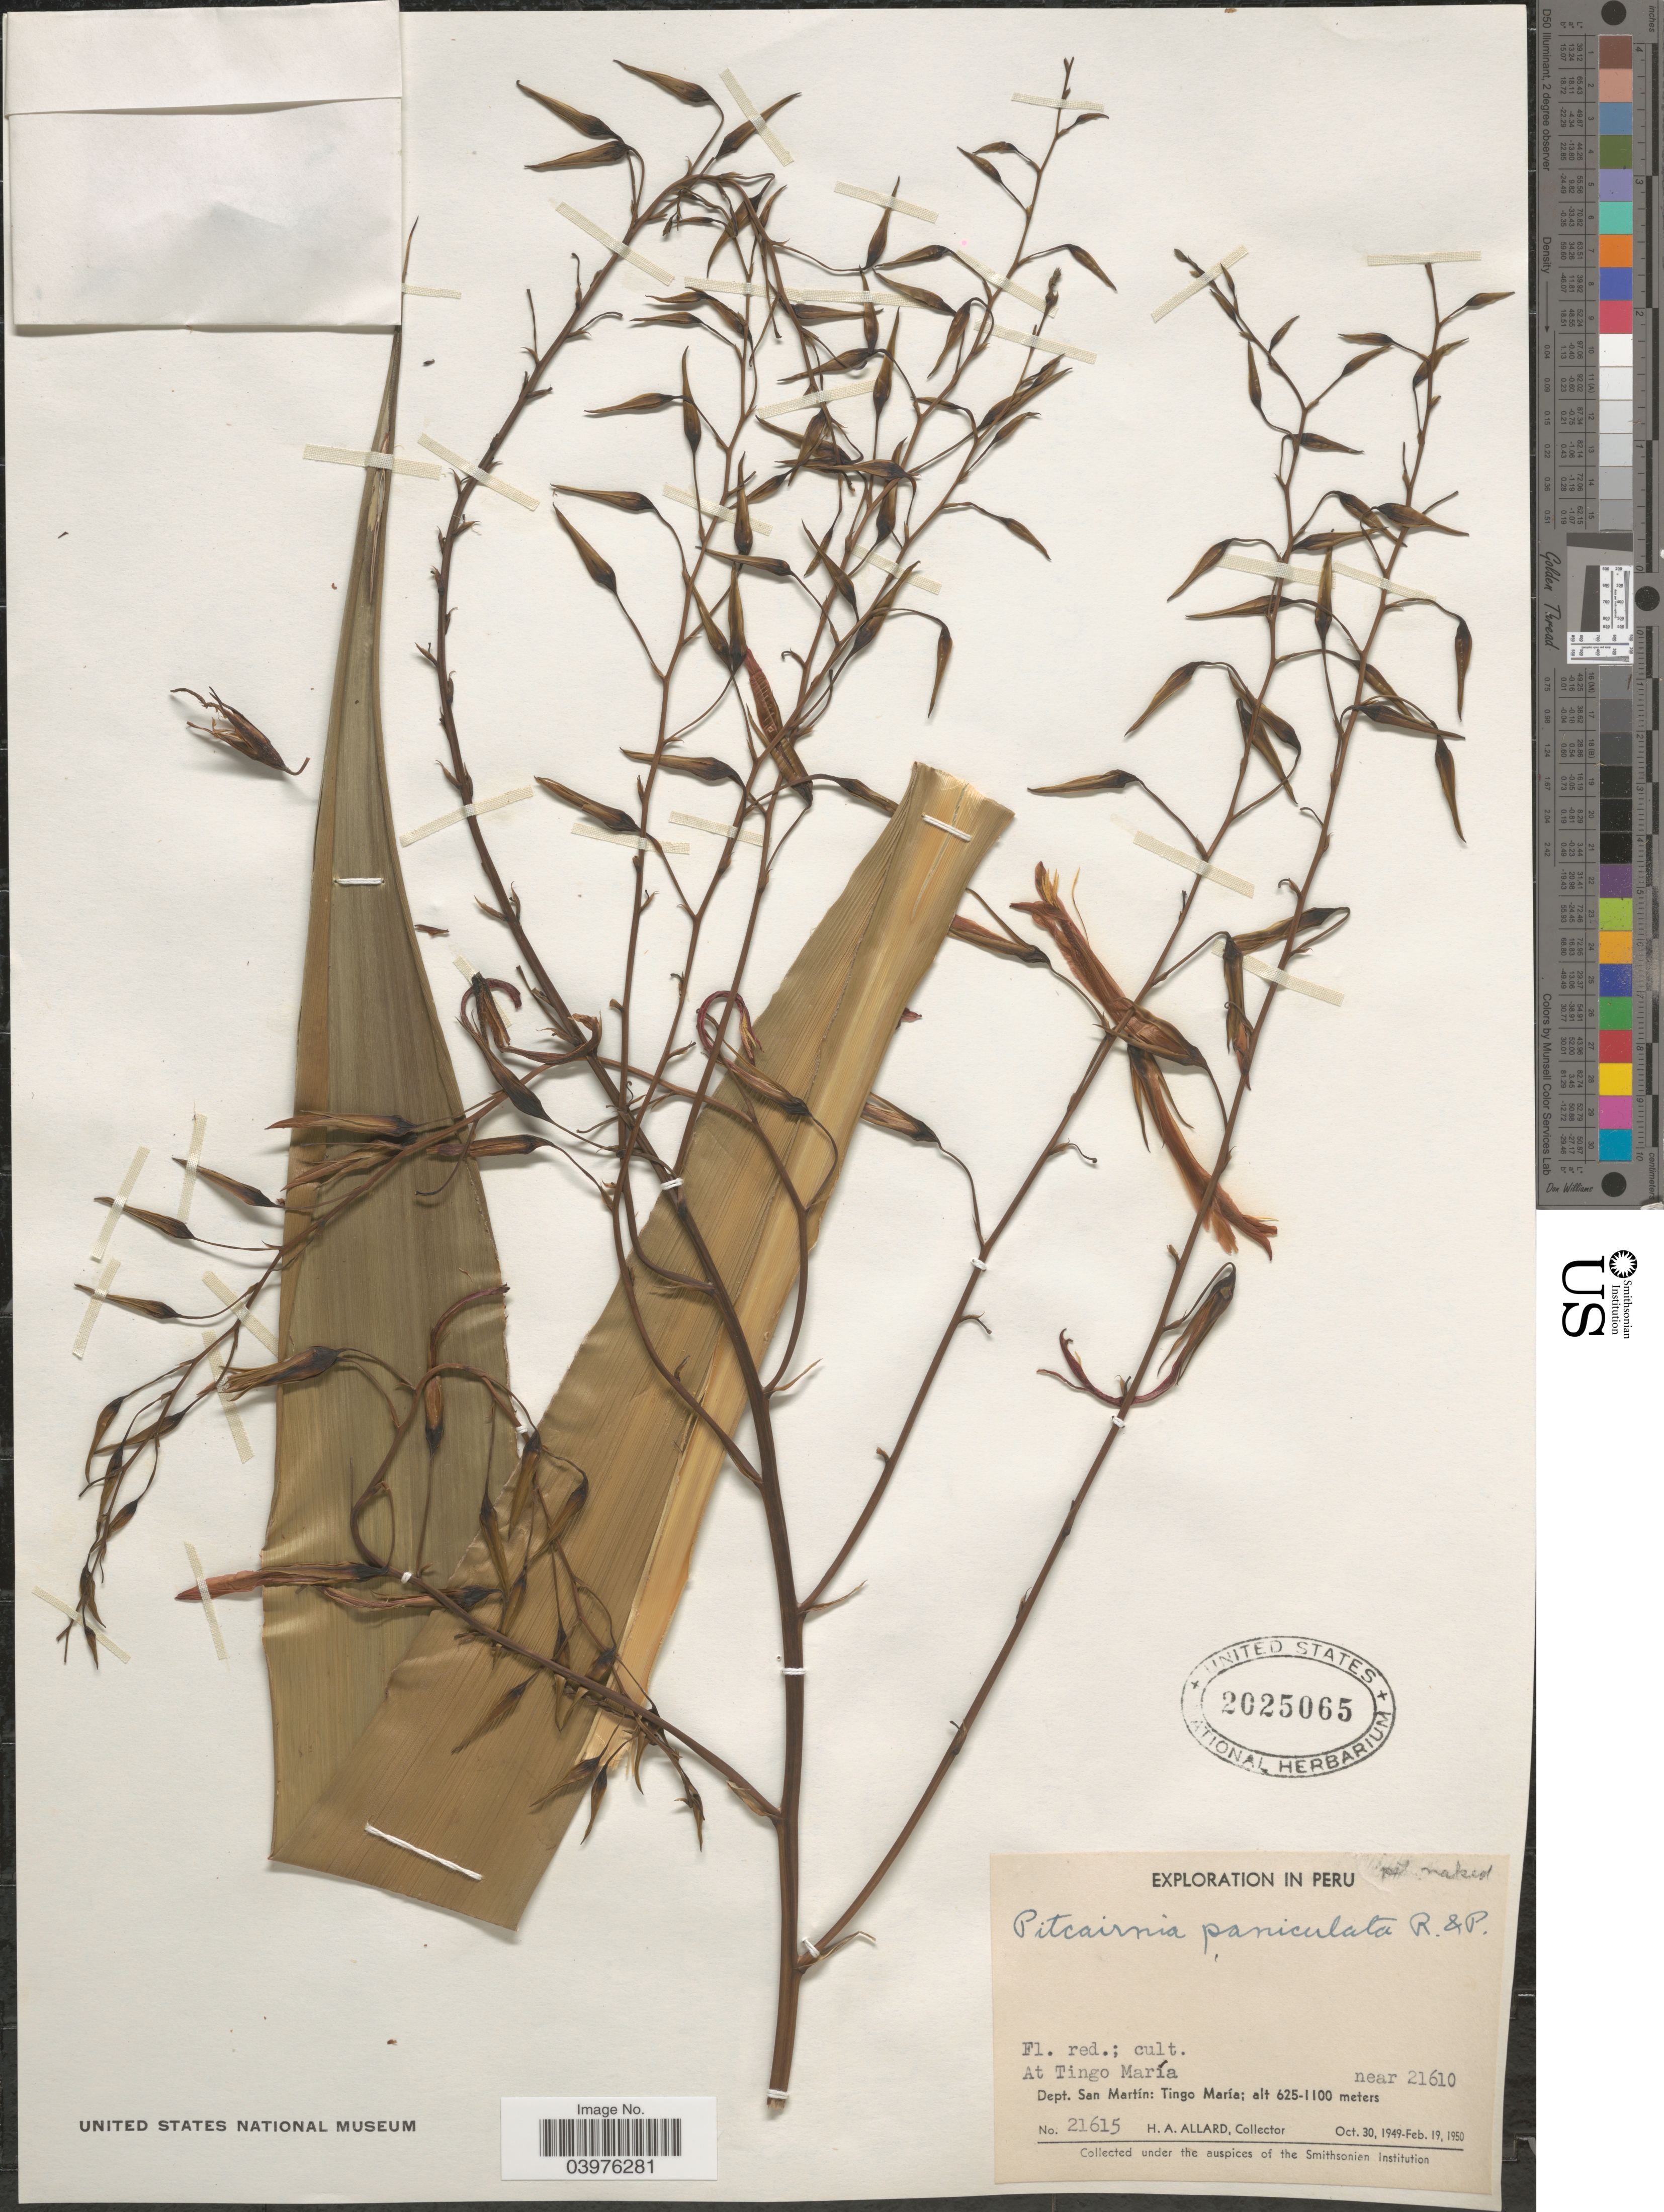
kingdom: Plantae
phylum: Tracheophyta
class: Liliopsida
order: Poales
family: Bromeliaceae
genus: Pitcairnia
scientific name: Pitcairnia paniculata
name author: (Ruiz & Pav.) Ruiz & Pav.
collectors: H. A. Allard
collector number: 21615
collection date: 1949-10-30/1950-02-19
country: Peru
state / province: San Martín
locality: At Tingo María near 21610. Dept. San Martín.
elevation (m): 625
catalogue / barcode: US 2025065